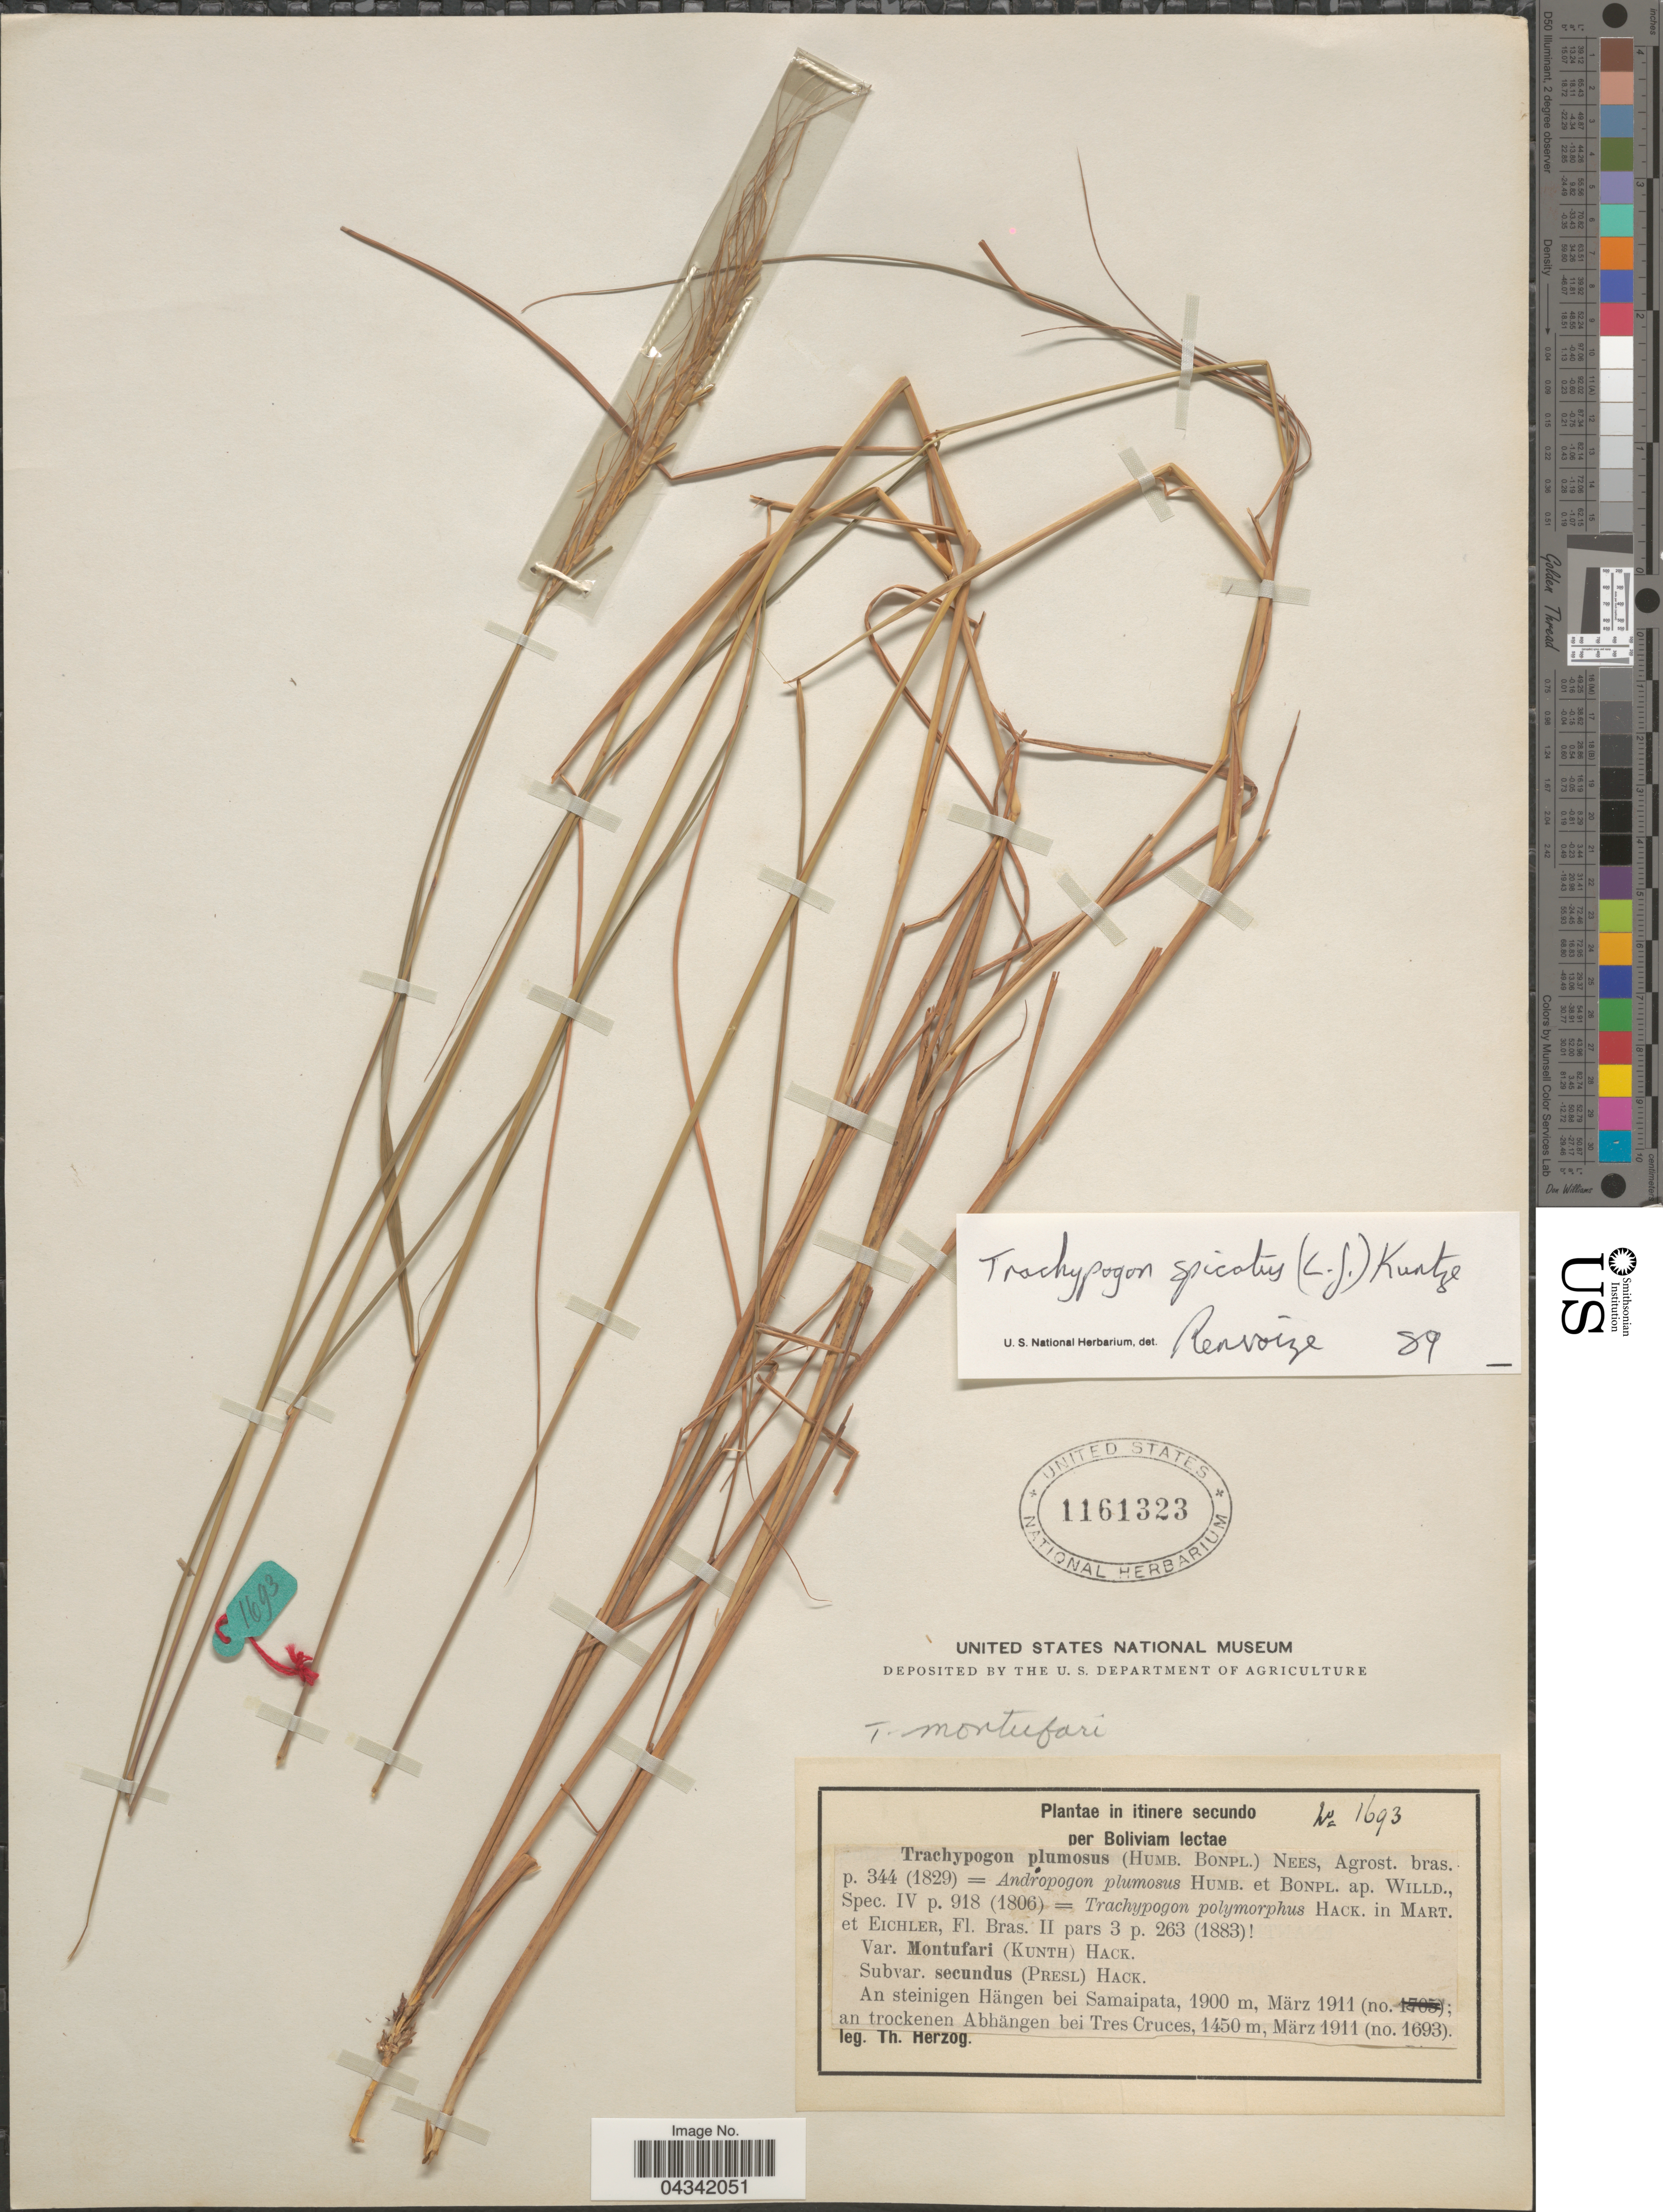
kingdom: Plantae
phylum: Tracheophyta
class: Liliopsida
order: Poales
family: Poaceae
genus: Trachypogon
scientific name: Trachypogon spicatus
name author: (L. f.) Kuntze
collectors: T. Herzog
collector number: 1693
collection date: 1911-03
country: Bolivia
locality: In itinere secundo per Boliviam lectae. An steinigen Hängen bei Samaipata, an trockenen Abhängen bei Tres Cruces.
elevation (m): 1450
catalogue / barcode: US 1161323